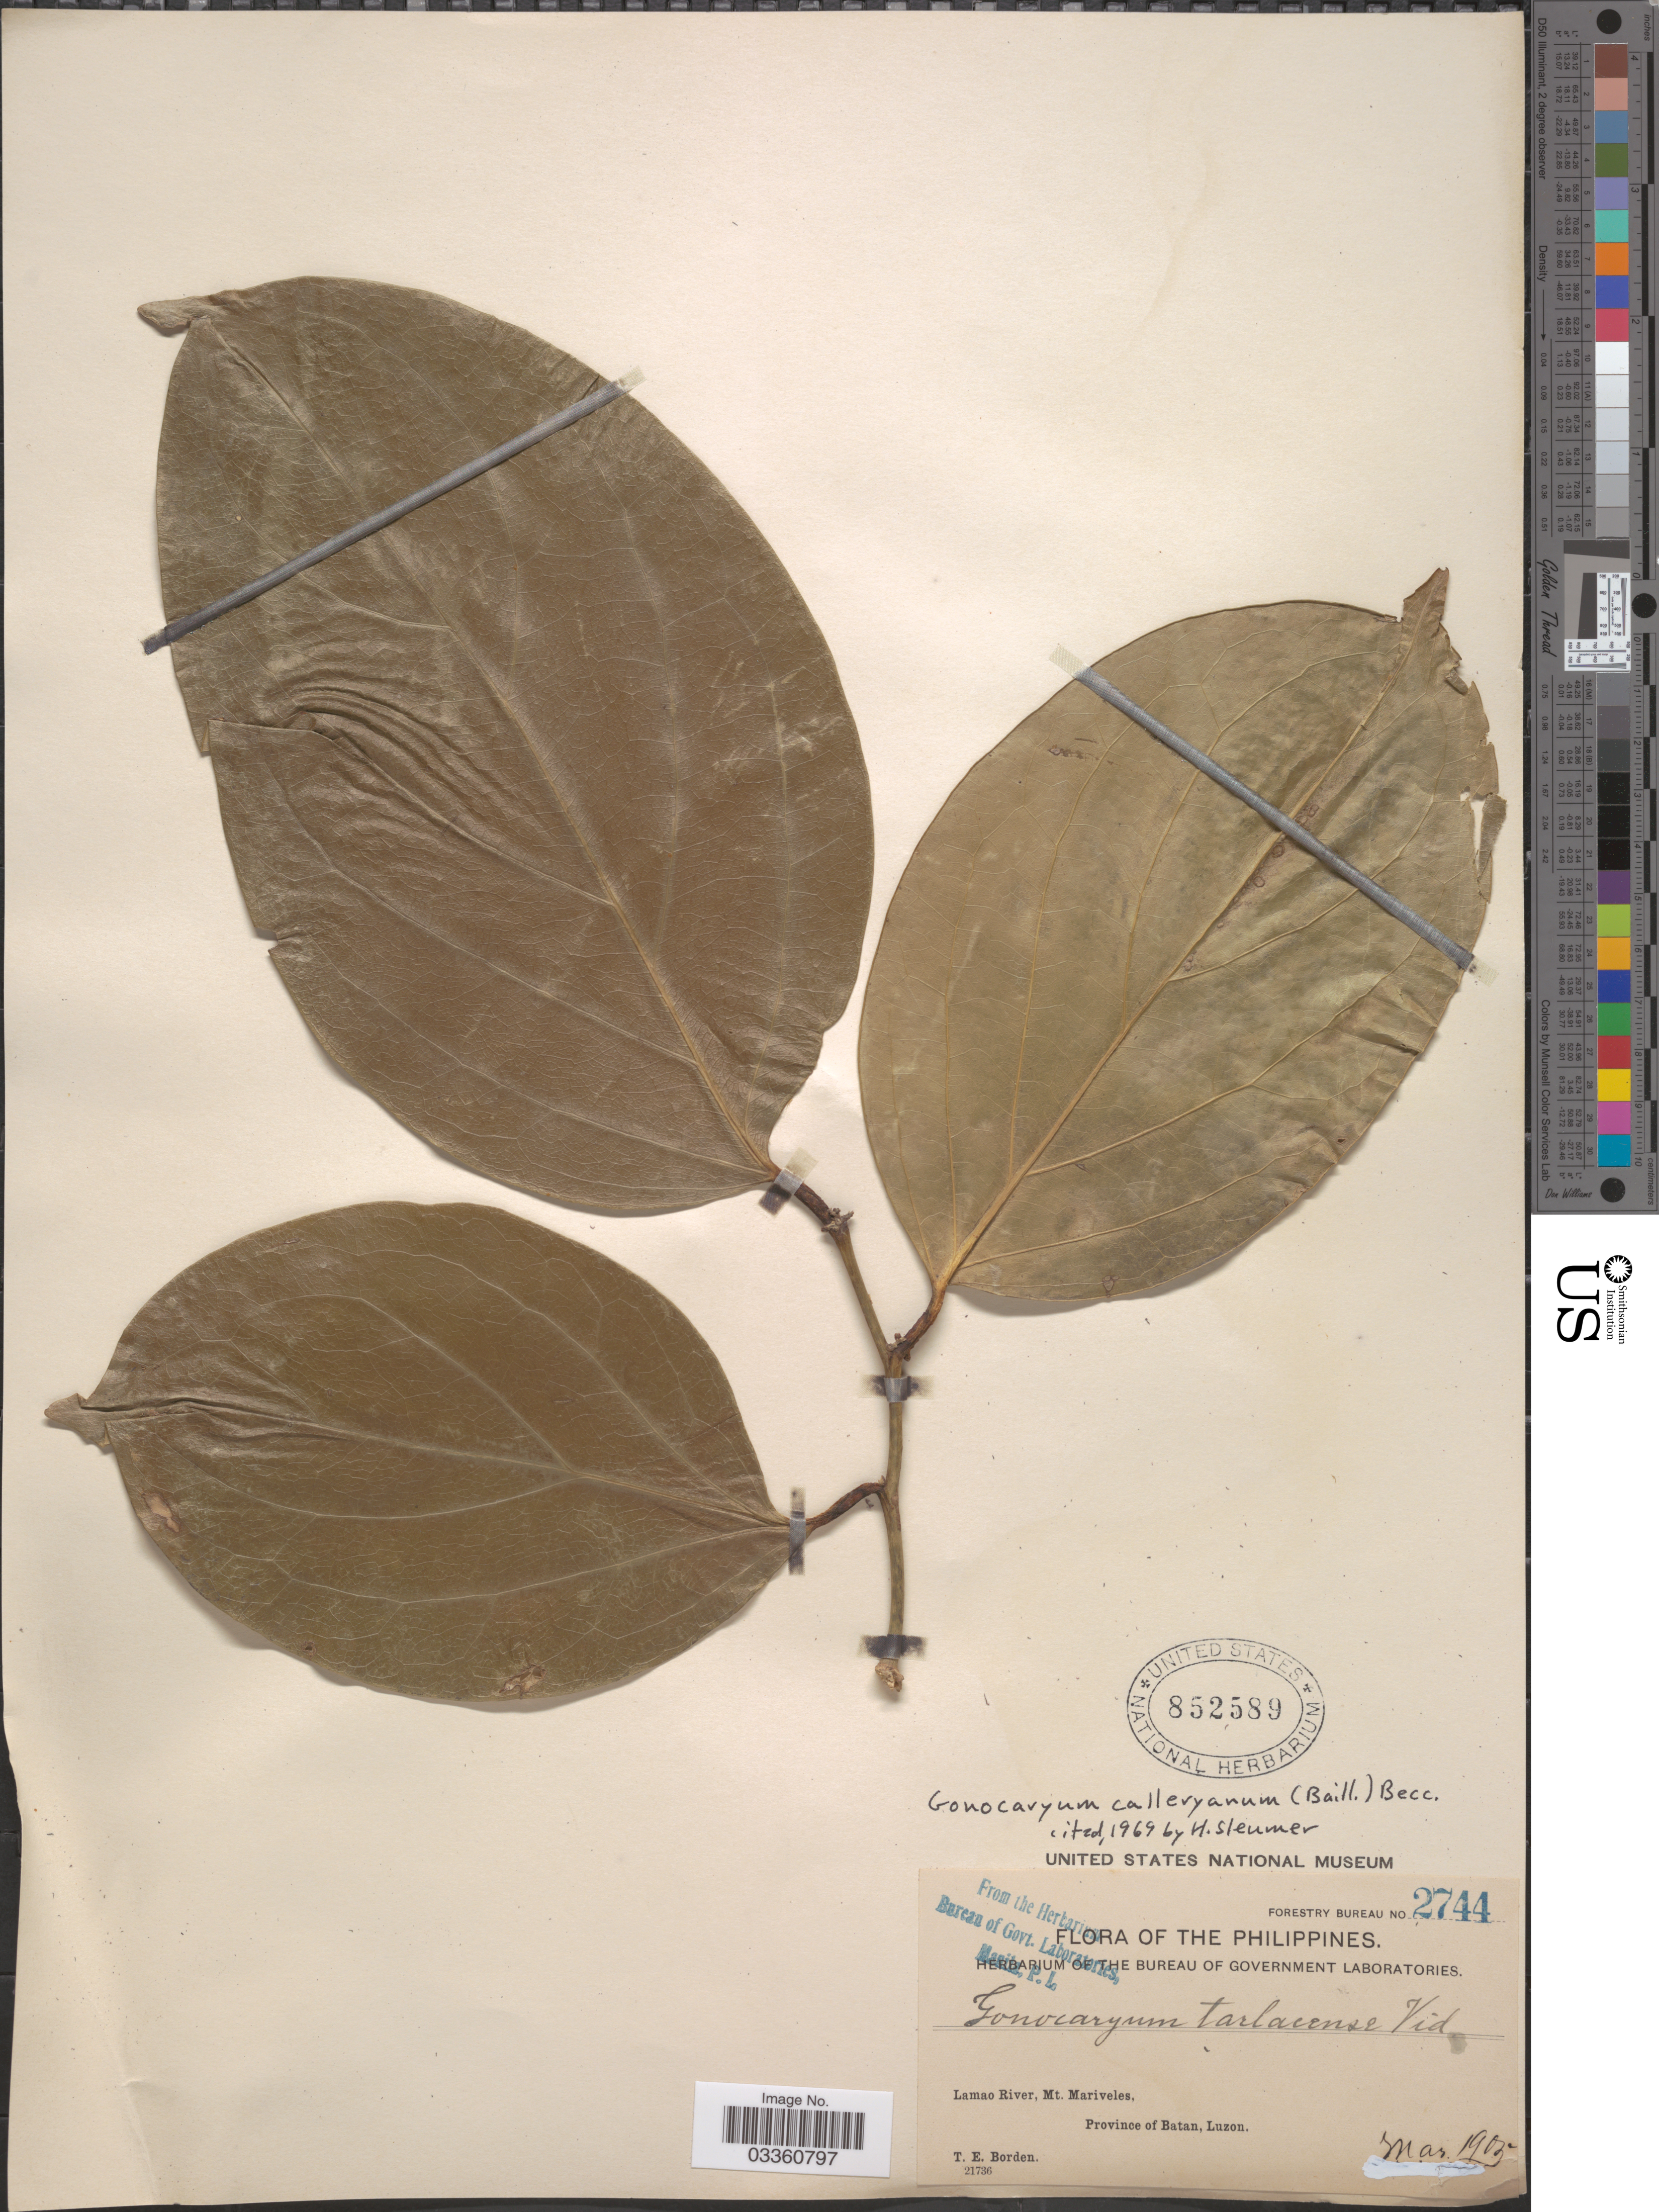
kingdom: Plantae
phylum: Tracheophyta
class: Magnoliopsida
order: Cardiopteridales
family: Cardiopteridaceae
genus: Gonocaryum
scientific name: Gonocaryum calleryanum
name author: (Baill.) Becc.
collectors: T. E. Borden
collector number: Forestry Bureau 2744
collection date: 1905-03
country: Philippines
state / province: Cagayan Valley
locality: Lamao River, Mt. Mariveles, Province of Batan, Luzon.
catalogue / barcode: US 852589